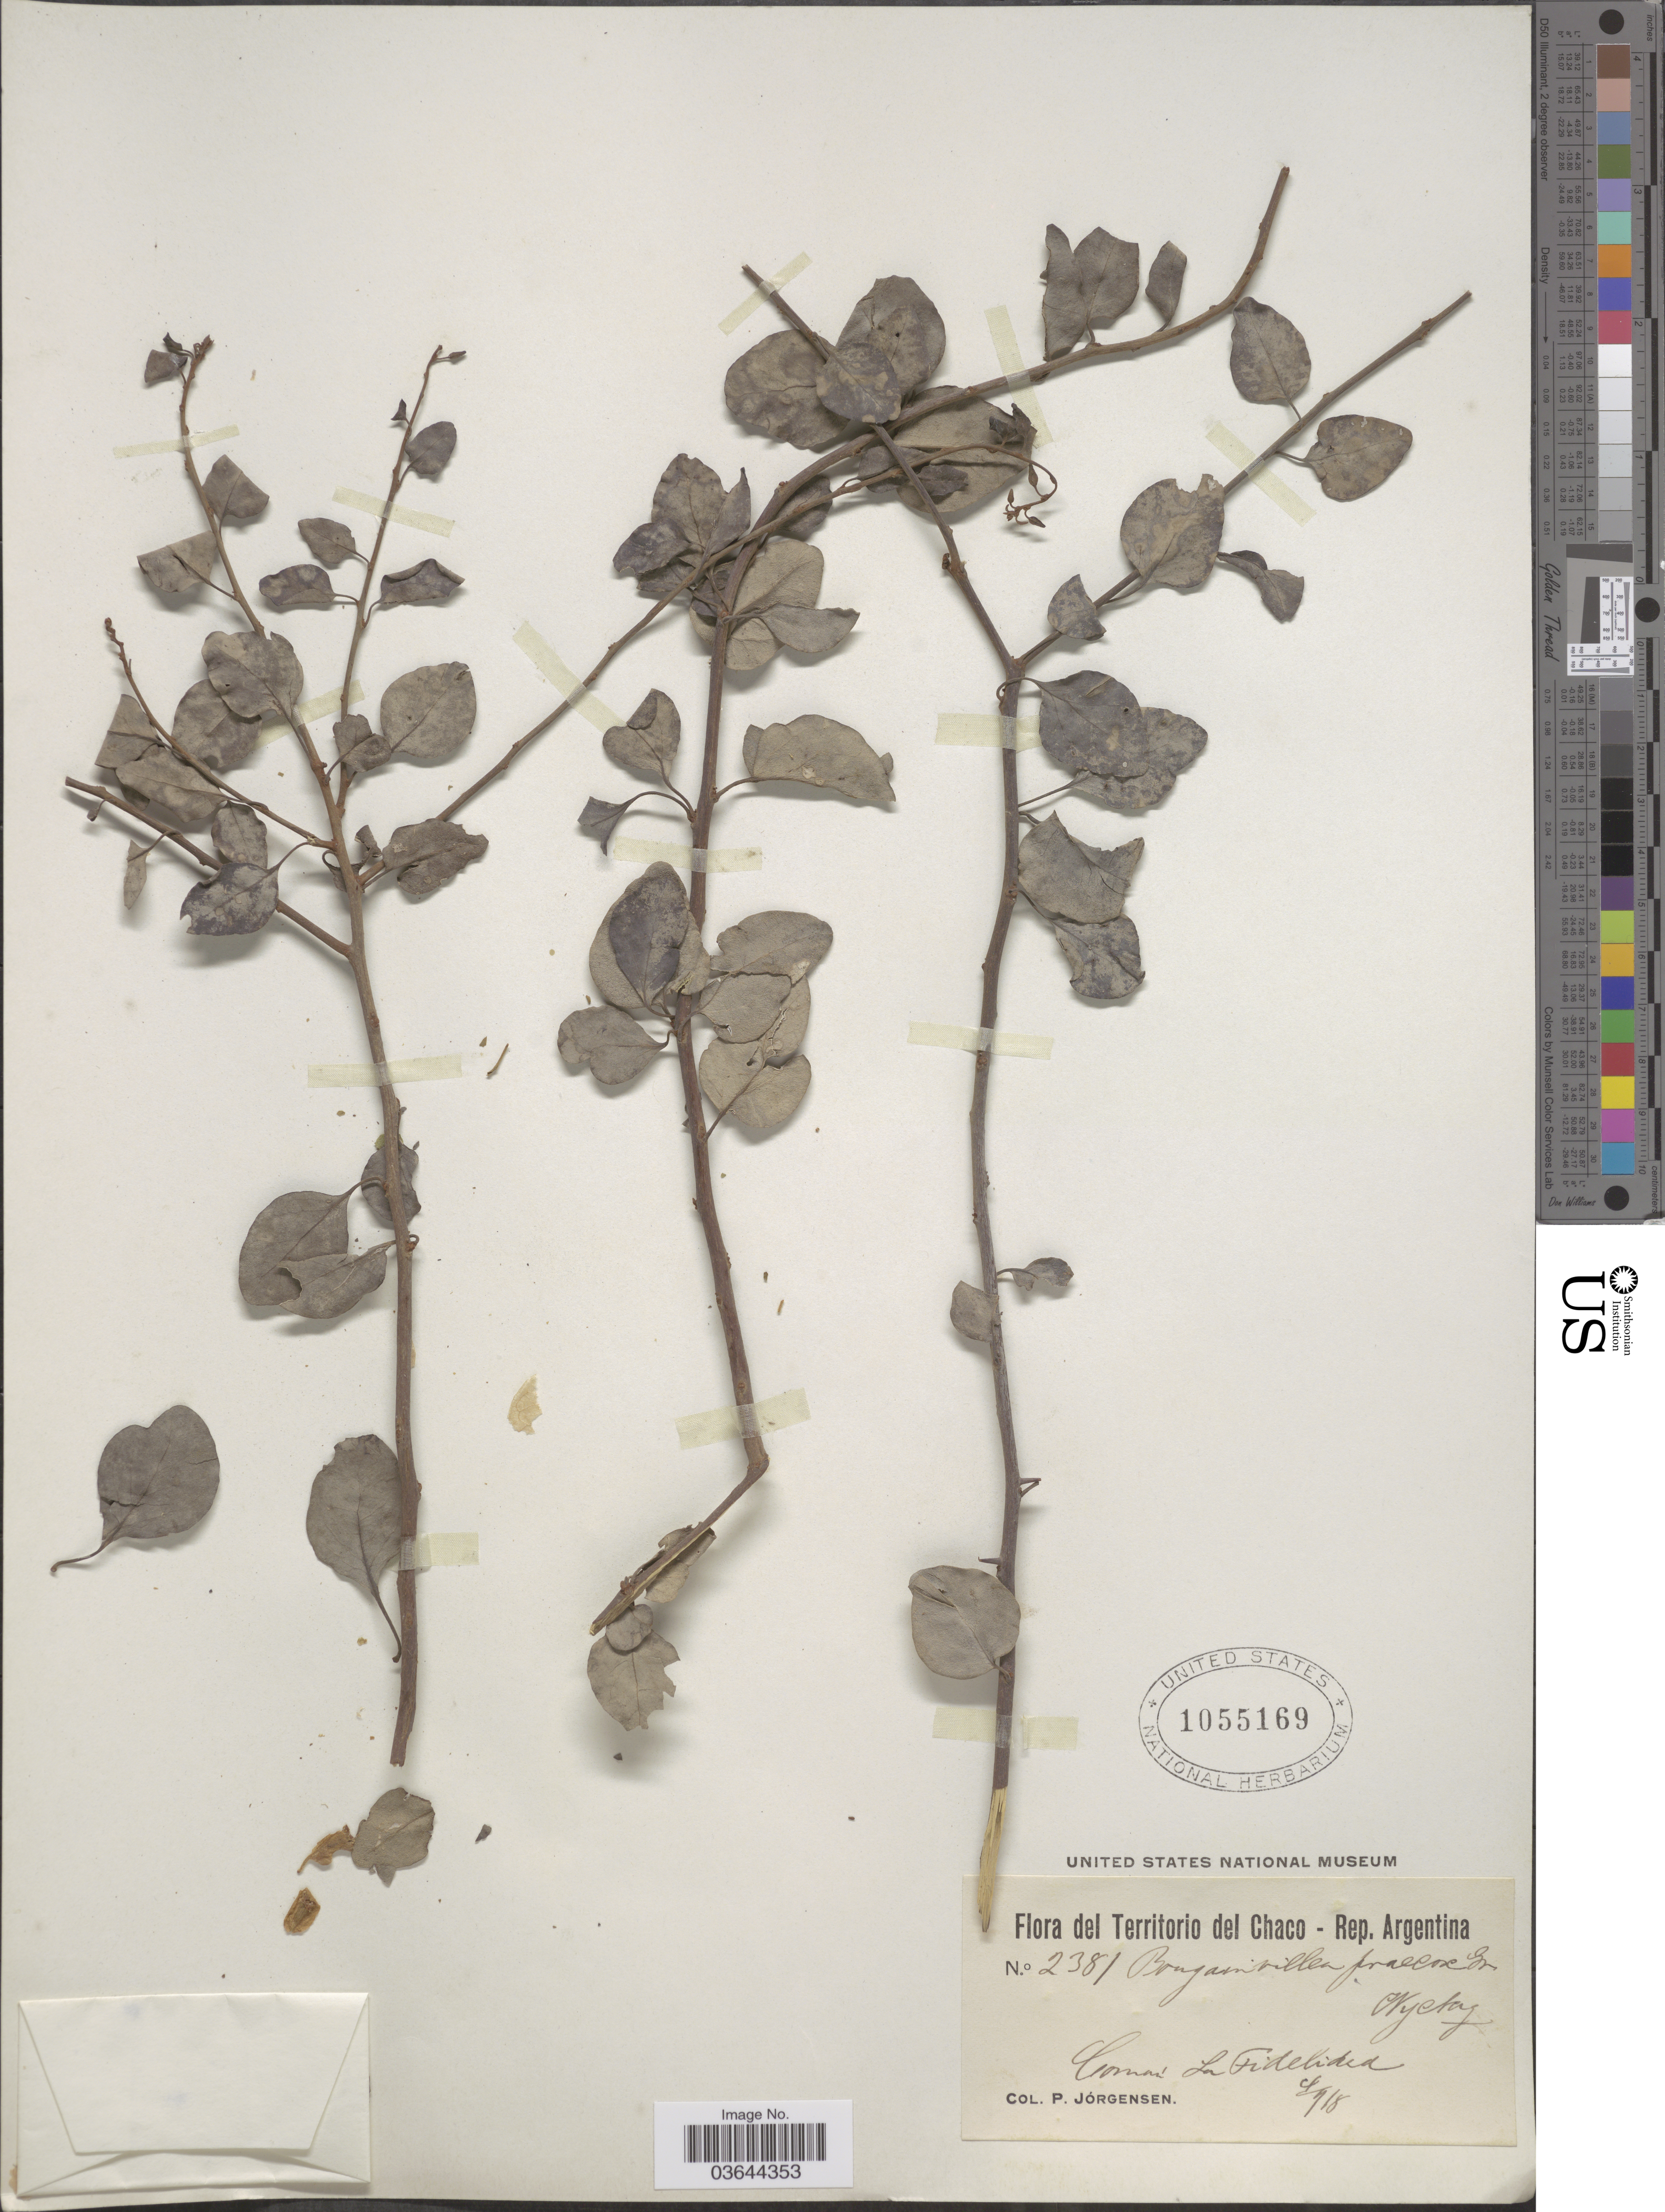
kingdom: Plantae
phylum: Tracheophyta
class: Magnoliopsida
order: Caryophyllales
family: Nyctaginaceae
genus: Bougainvillea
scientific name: Bougainvillea praecox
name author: Griseb.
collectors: P. Jogensen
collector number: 2381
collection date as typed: Transcribed d/m/y: 4/7/18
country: Argentina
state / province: Chaco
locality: Territorio del Chaco. Comán La Fidelidad.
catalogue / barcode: US 1055169